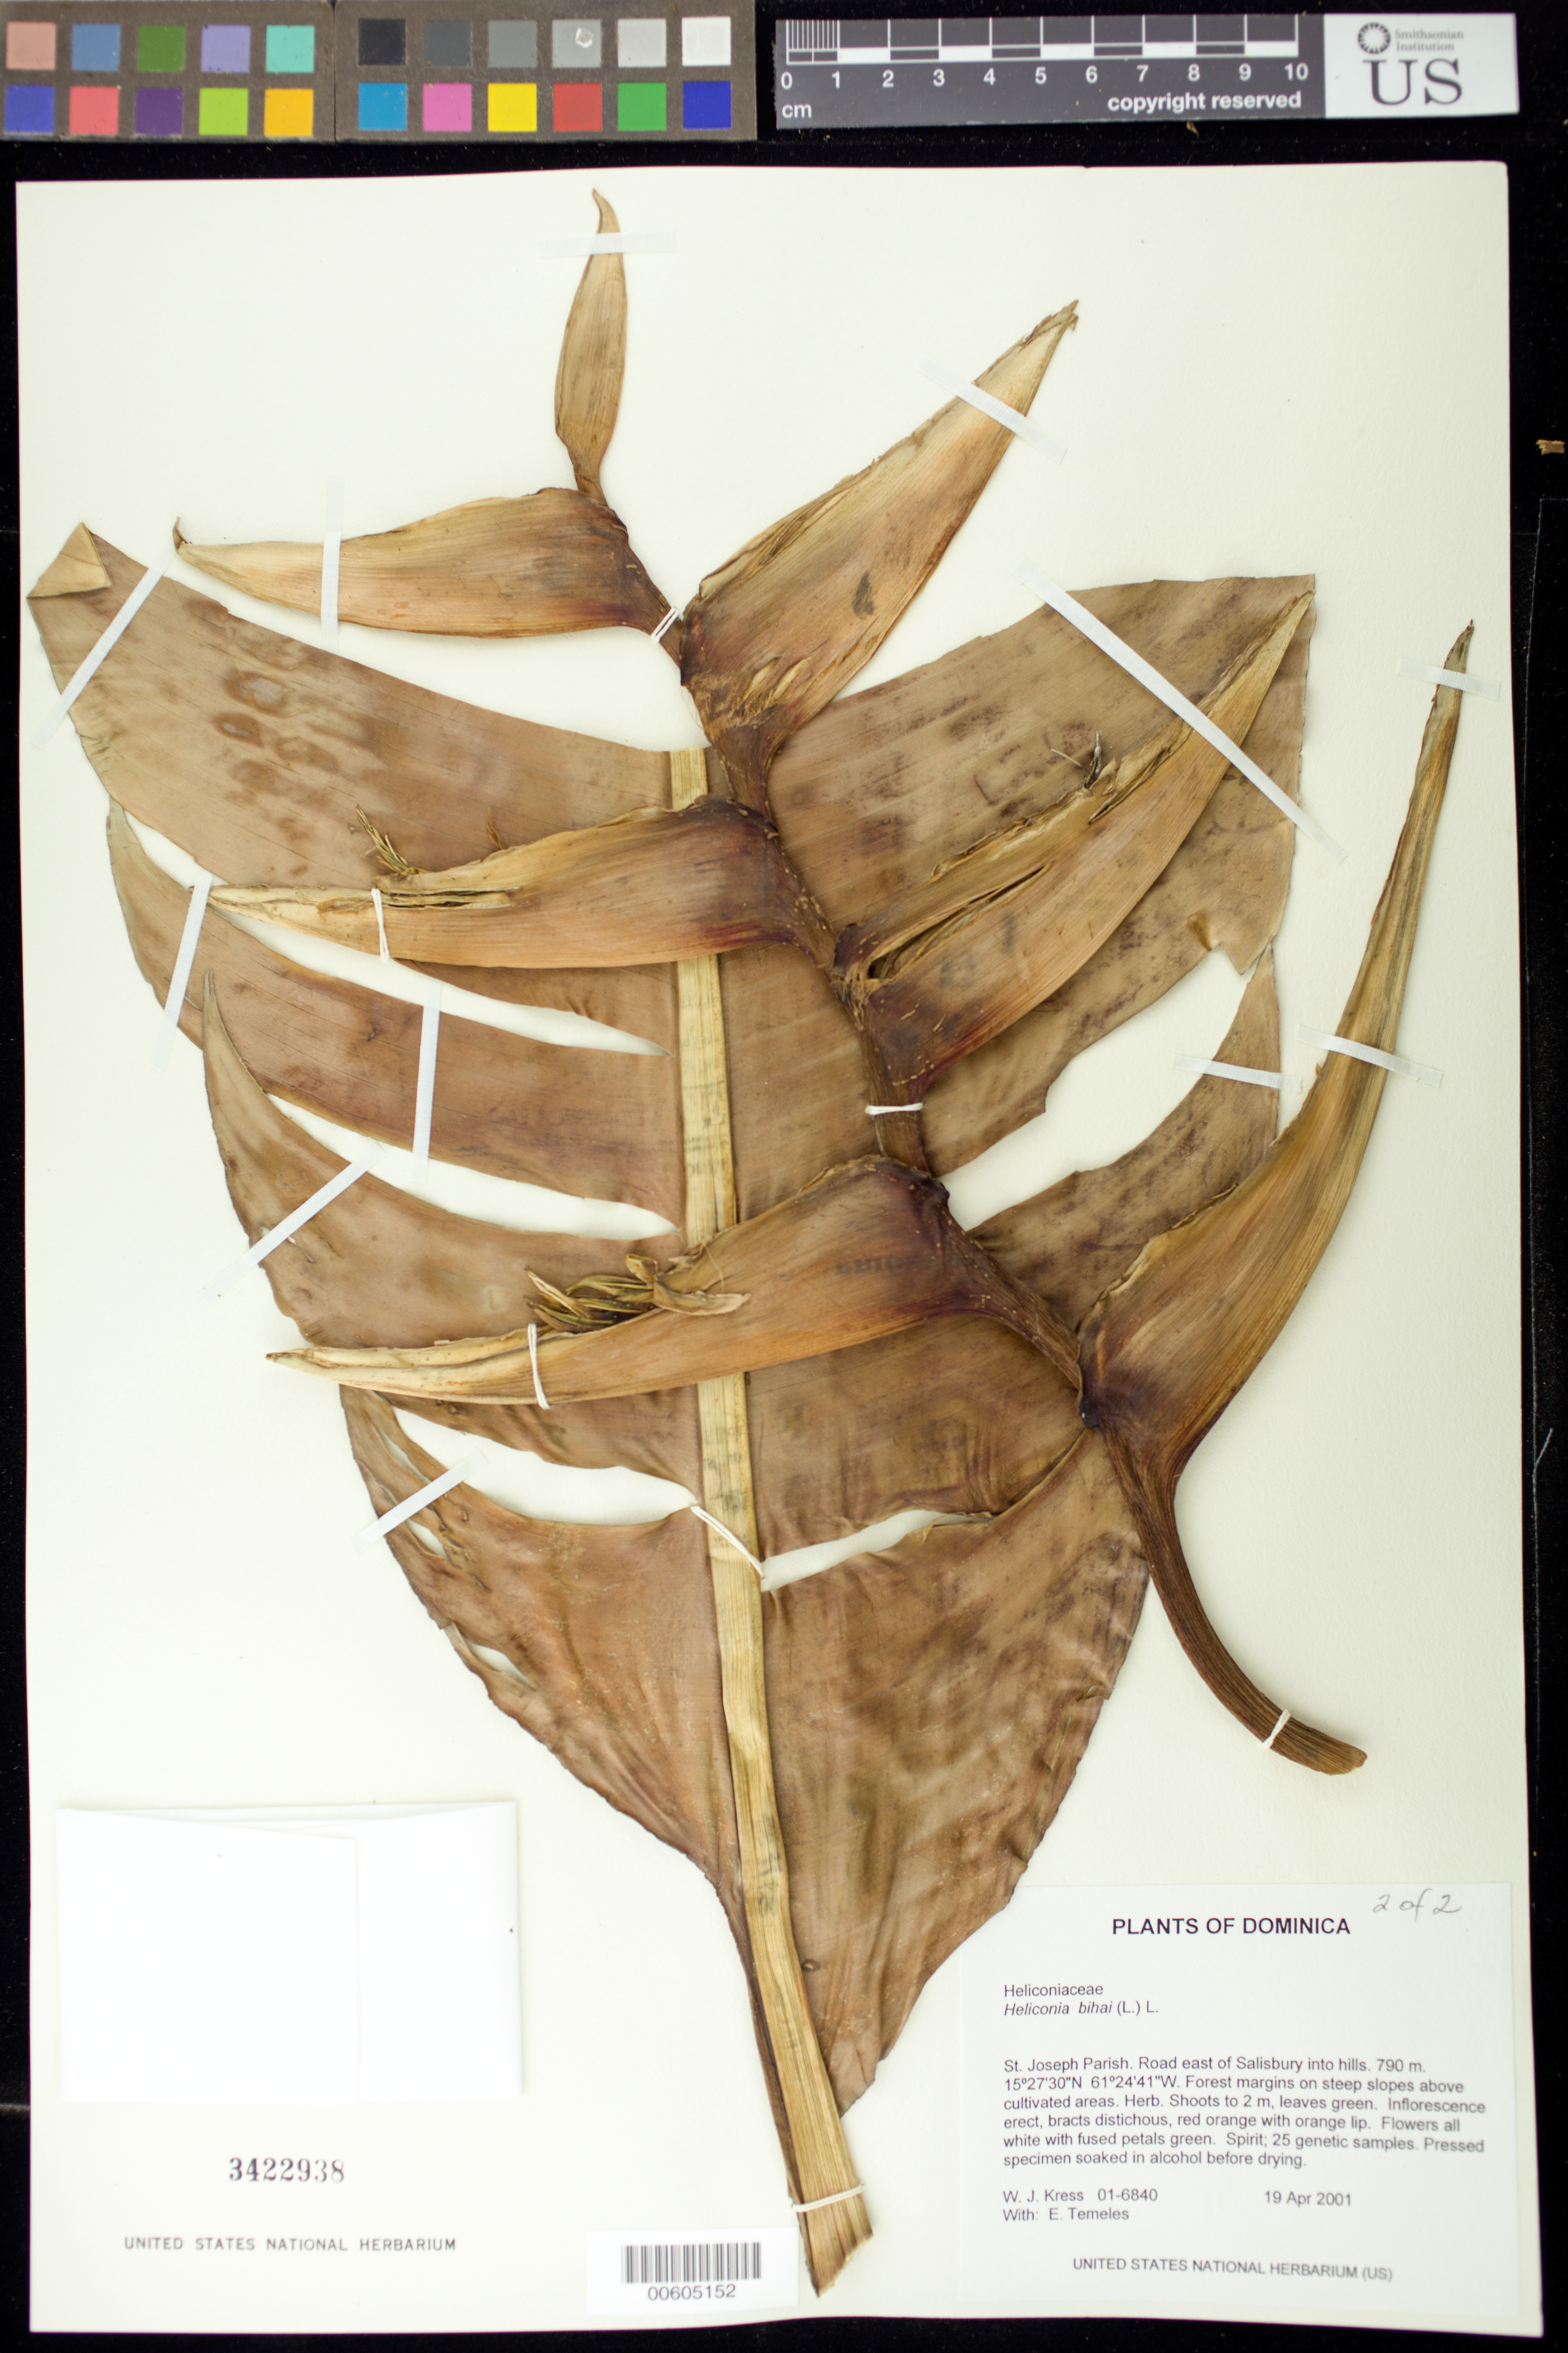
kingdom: Plantae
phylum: Tracheophyta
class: Liliopsida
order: Zingiberales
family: Heliconiaceae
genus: Heliconia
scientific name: Heliconia bihai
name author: (L.) L.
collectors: W. J. Kress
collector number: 01-6840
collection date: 2001-04-19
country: Dominica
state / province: St. Joseph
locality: Road east of Salisbury into hills.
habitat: Forest margins on steep slopes above cultivated areas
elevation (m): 790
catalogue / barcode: US 3422938